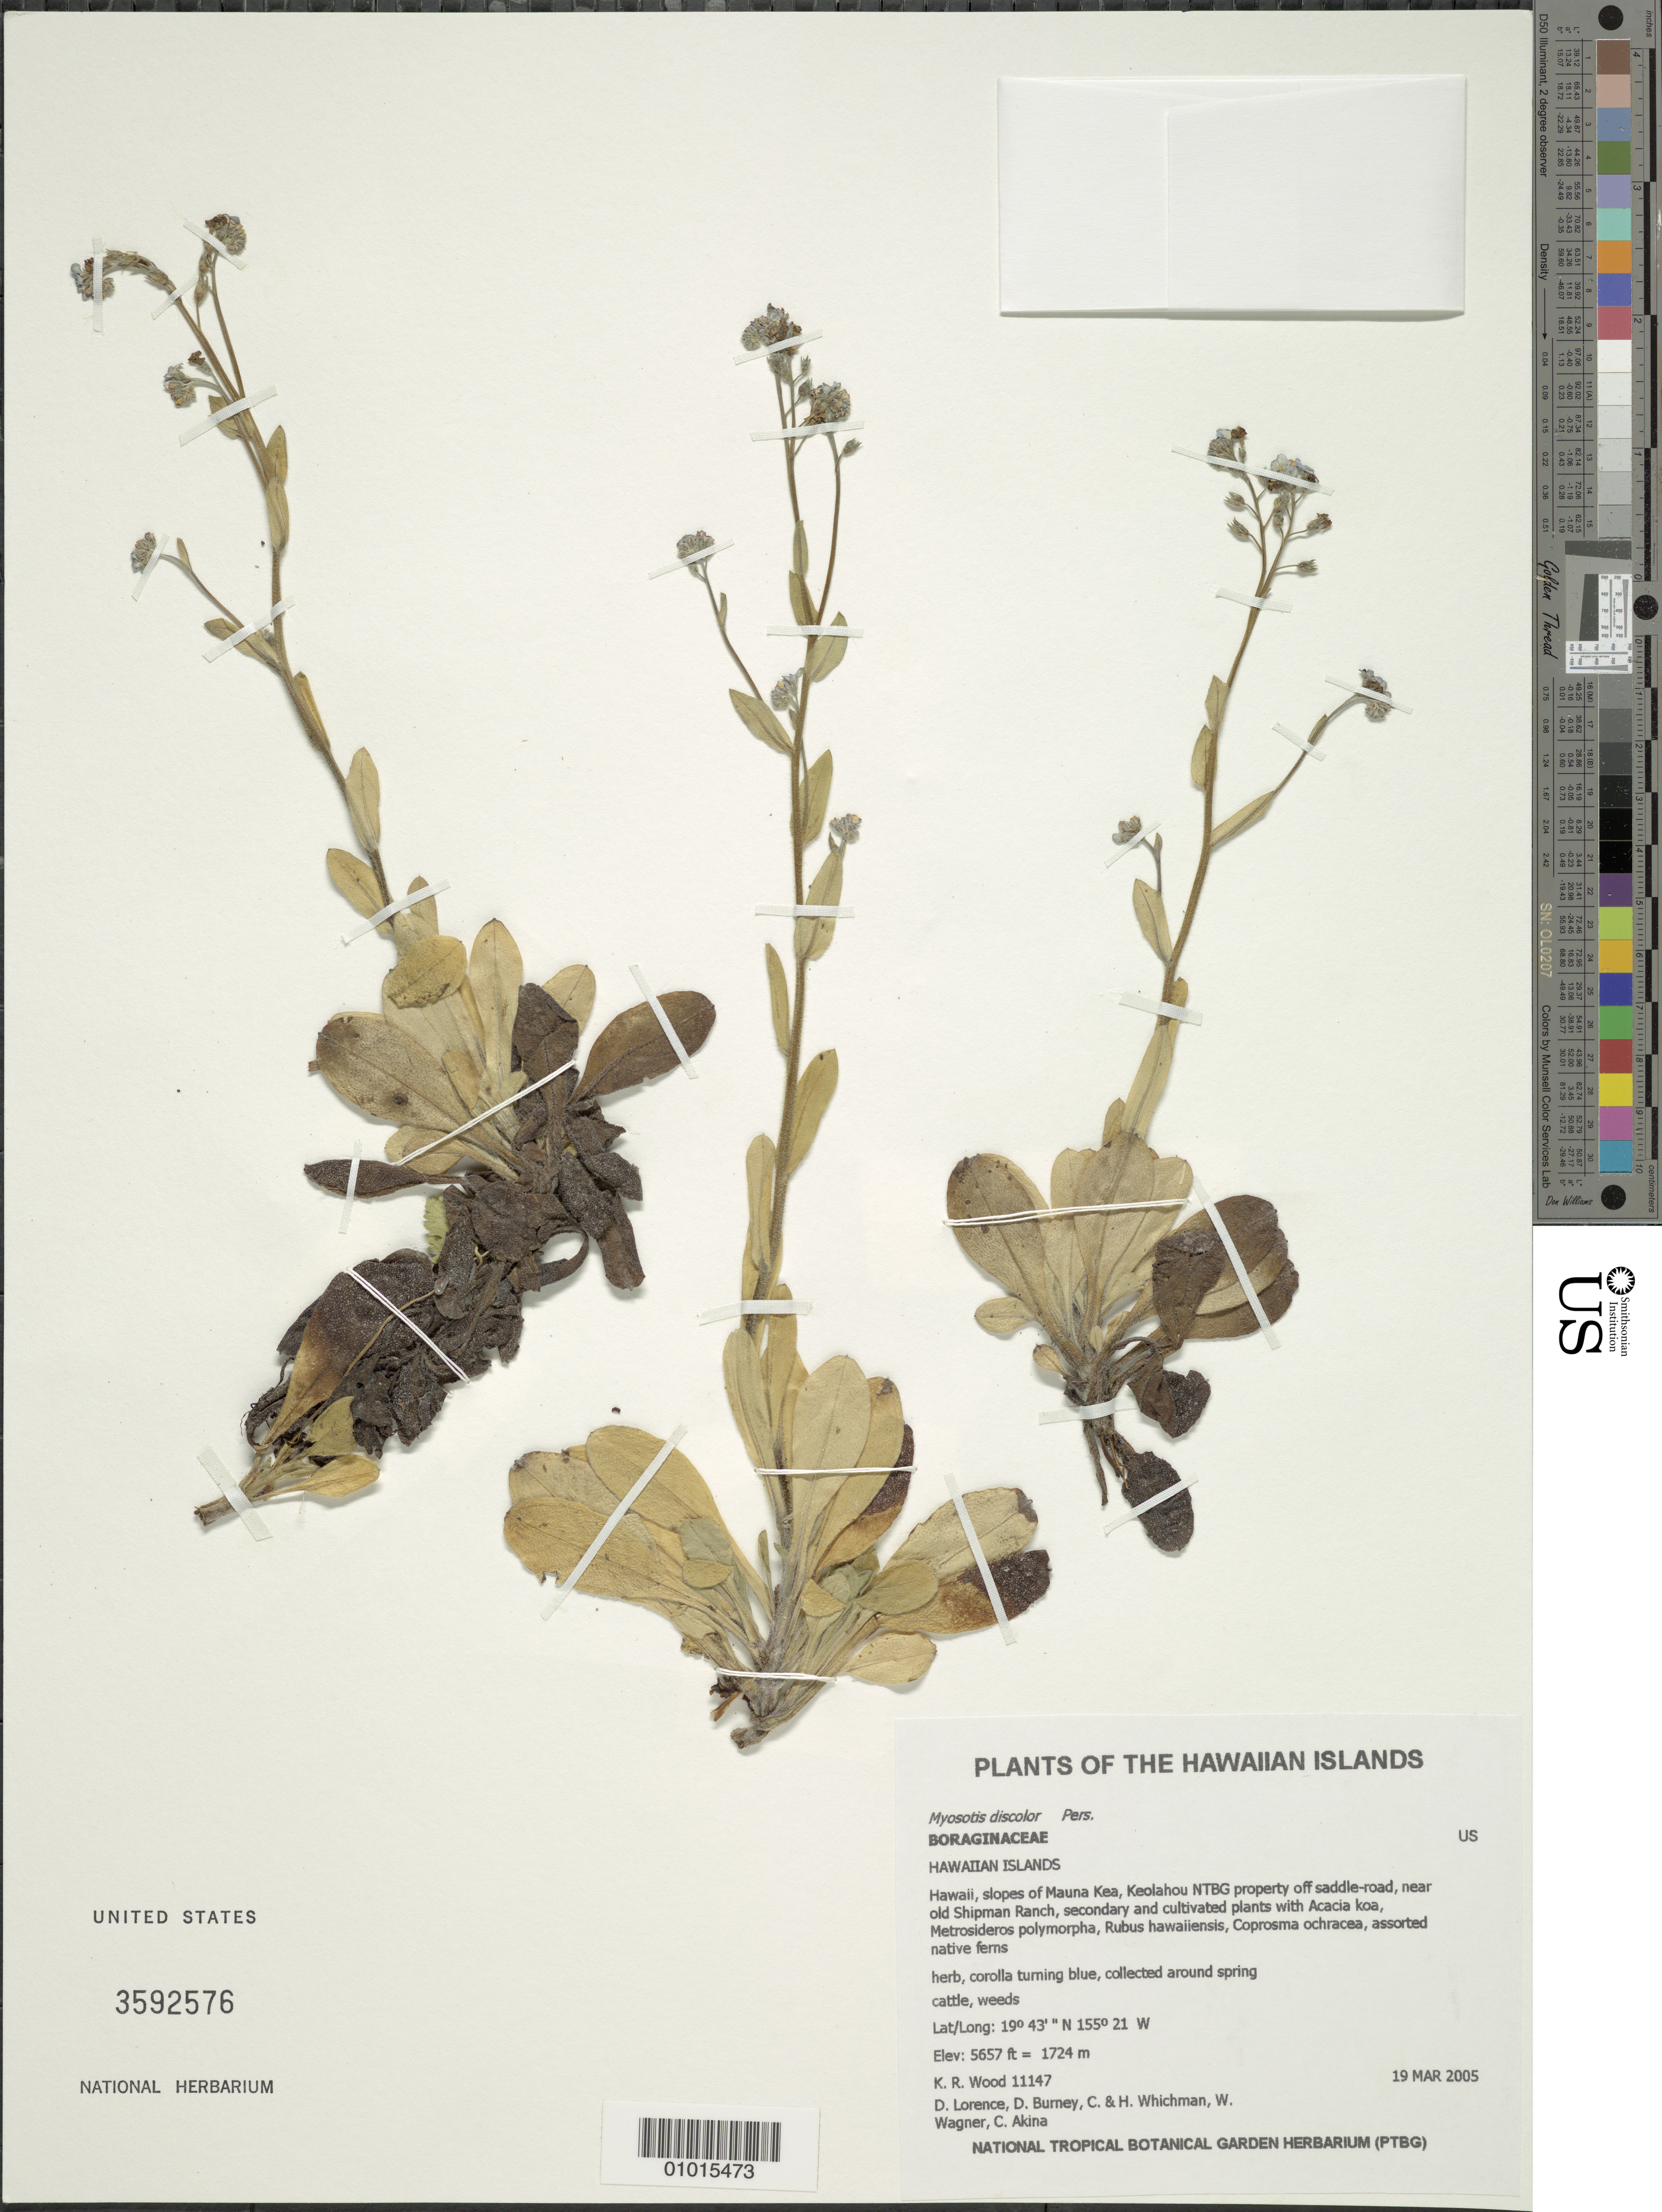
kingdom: Plantae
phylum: Tracheophyta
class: Magnoliopsida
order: Boraginales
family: Boraginaceae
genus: Myosotis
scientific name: Myosotis latifolia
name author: Poir.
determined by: Goldman, D. H.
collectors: K. R. Wood, D. Lorence, D. Burney, C. Whichman, H. Whichman, W. L. Wagner & C. Akina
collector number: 11147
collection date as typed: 19 Mar 2005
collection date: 2005-03-19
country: United States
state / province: Hawaii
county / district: Hawaii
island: Hawaii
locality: Slopes of Manua Kea, Keolahou, NTBG property off saddle-road, near Old Shipman Ranch.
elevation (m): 1724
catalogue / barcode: US 3592576